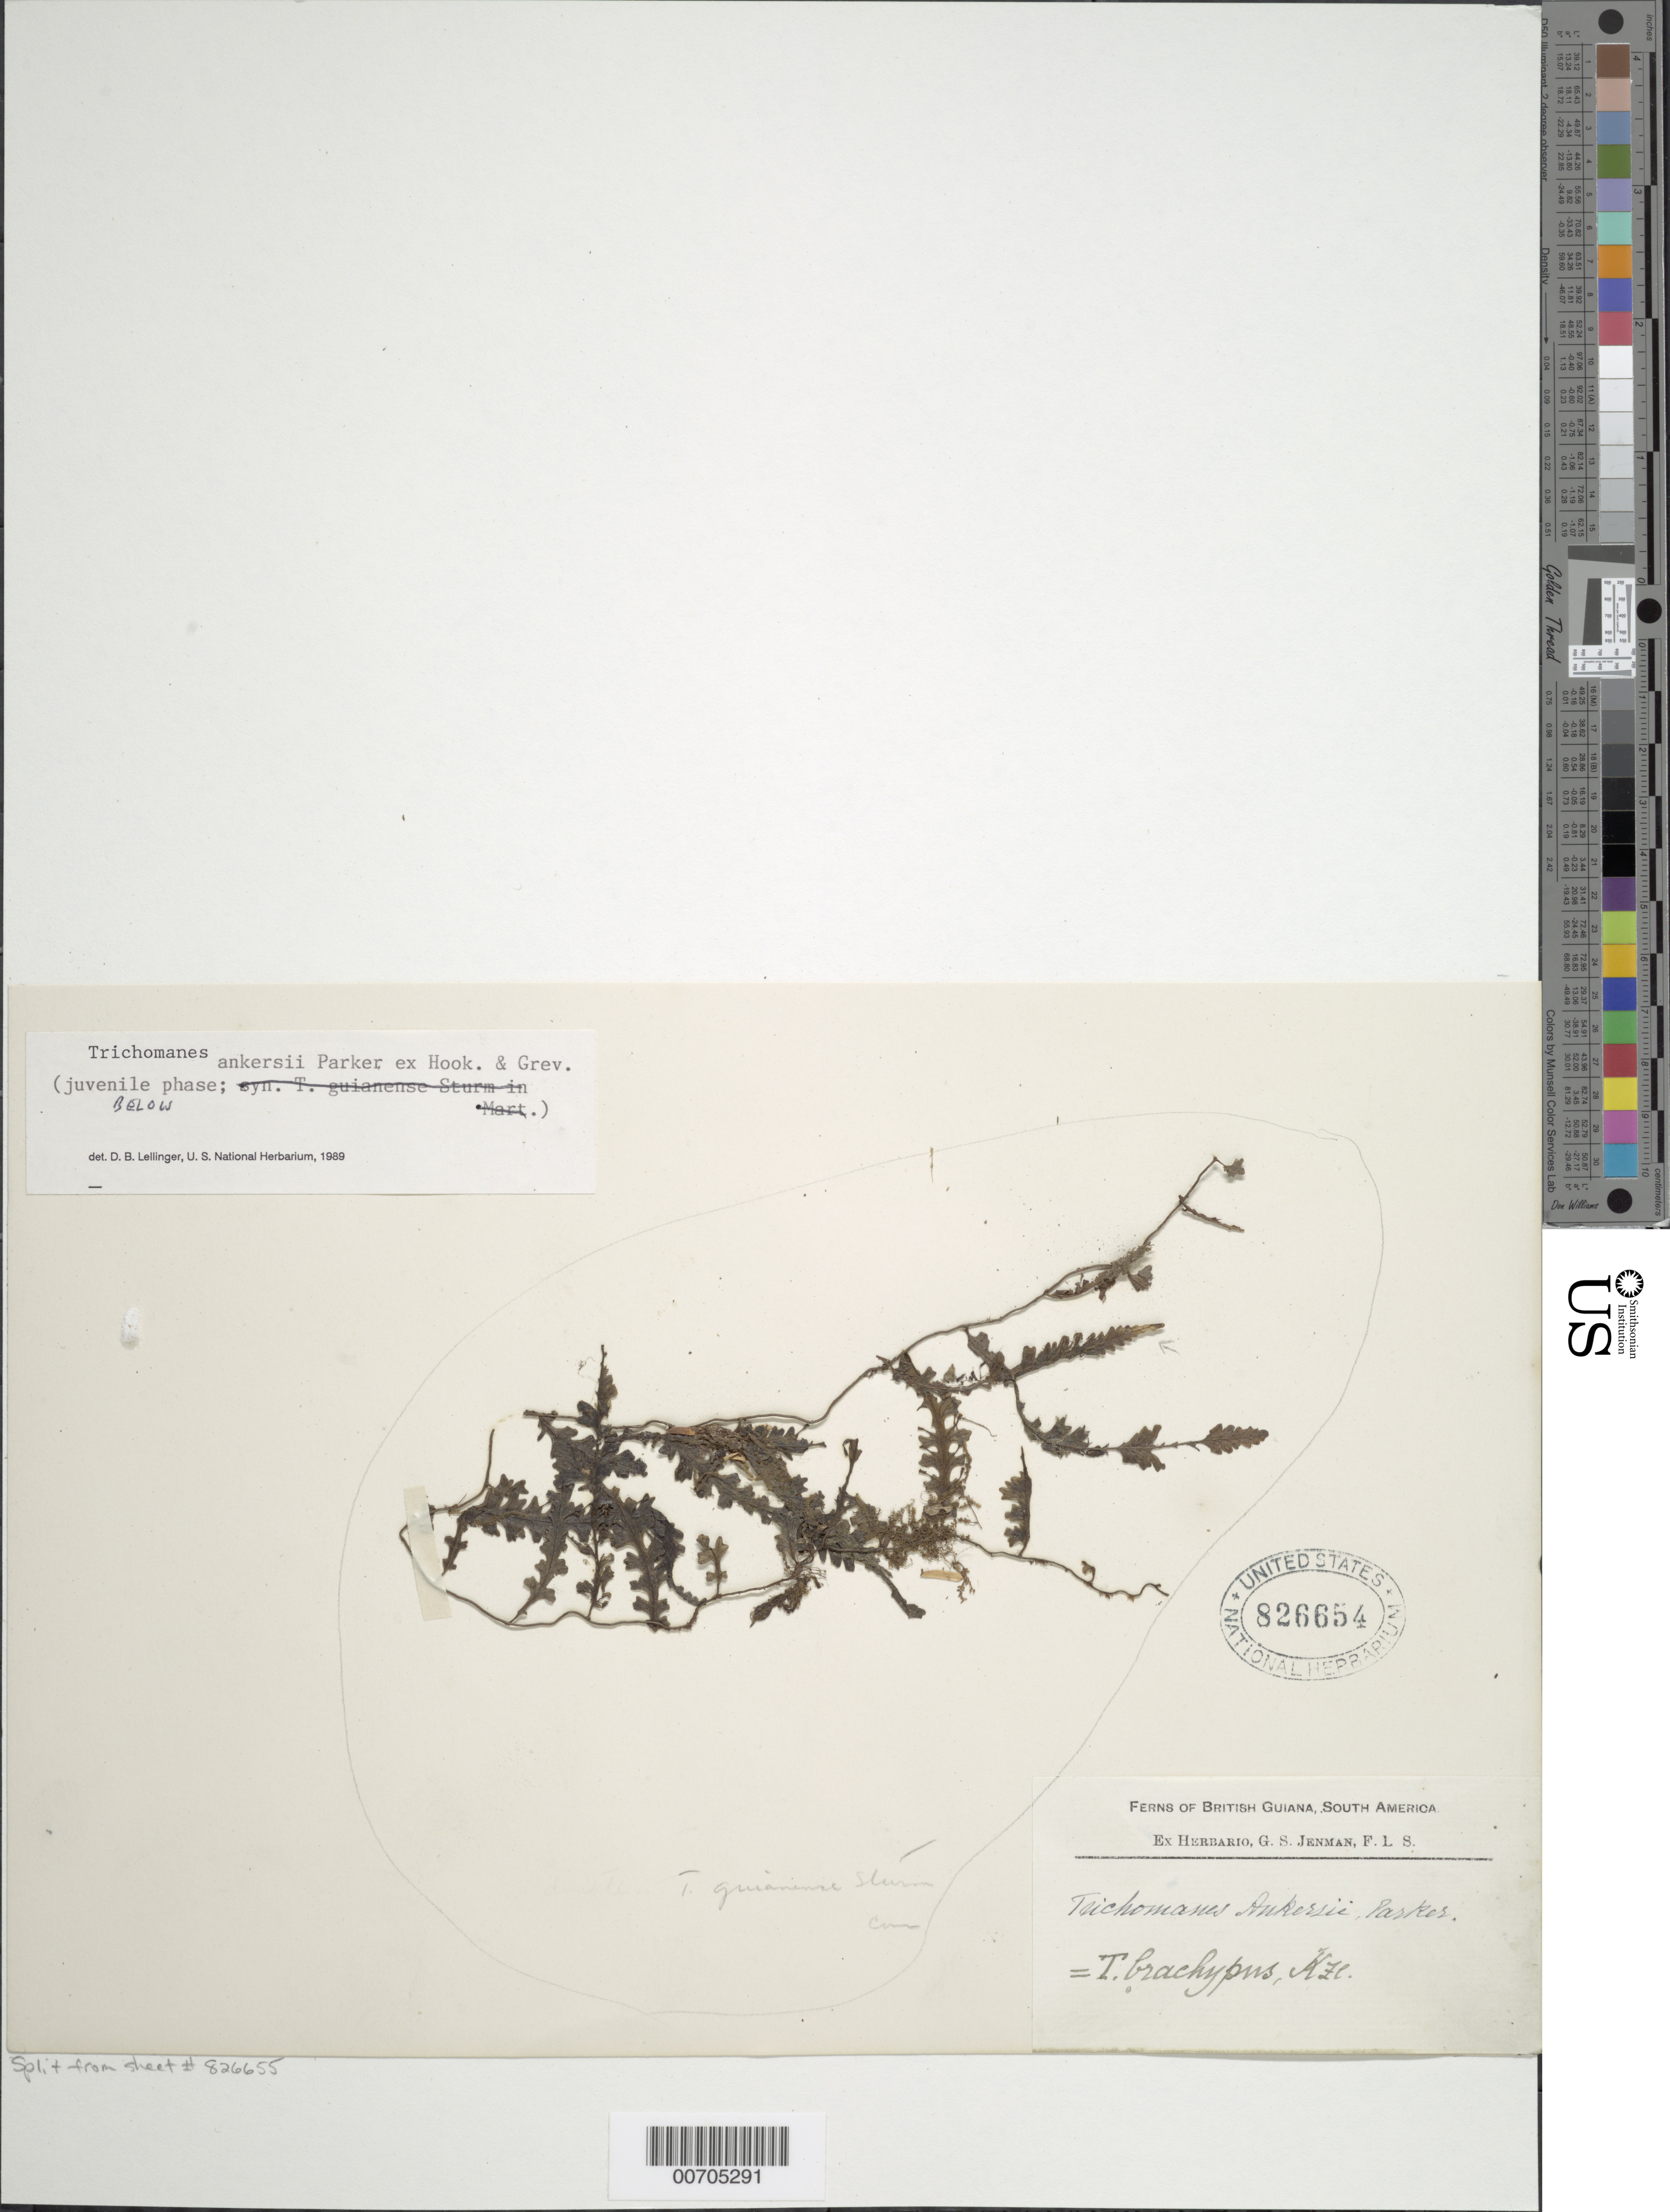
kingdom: Plantae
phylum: Tracheophyta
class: Polypodiopsida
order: Hymenophyllales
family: Hymenophyllaceae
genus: Trichomanes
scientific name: Trichomanes ankersii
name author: C. Parker ex Hook. & Grev.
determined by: Lellinger, David B., (BOT), Smithsonian Institution - National Museum of Natural History (UNITED STATES)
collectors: G. S. Jenman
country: Guyana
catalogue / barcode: US 826654